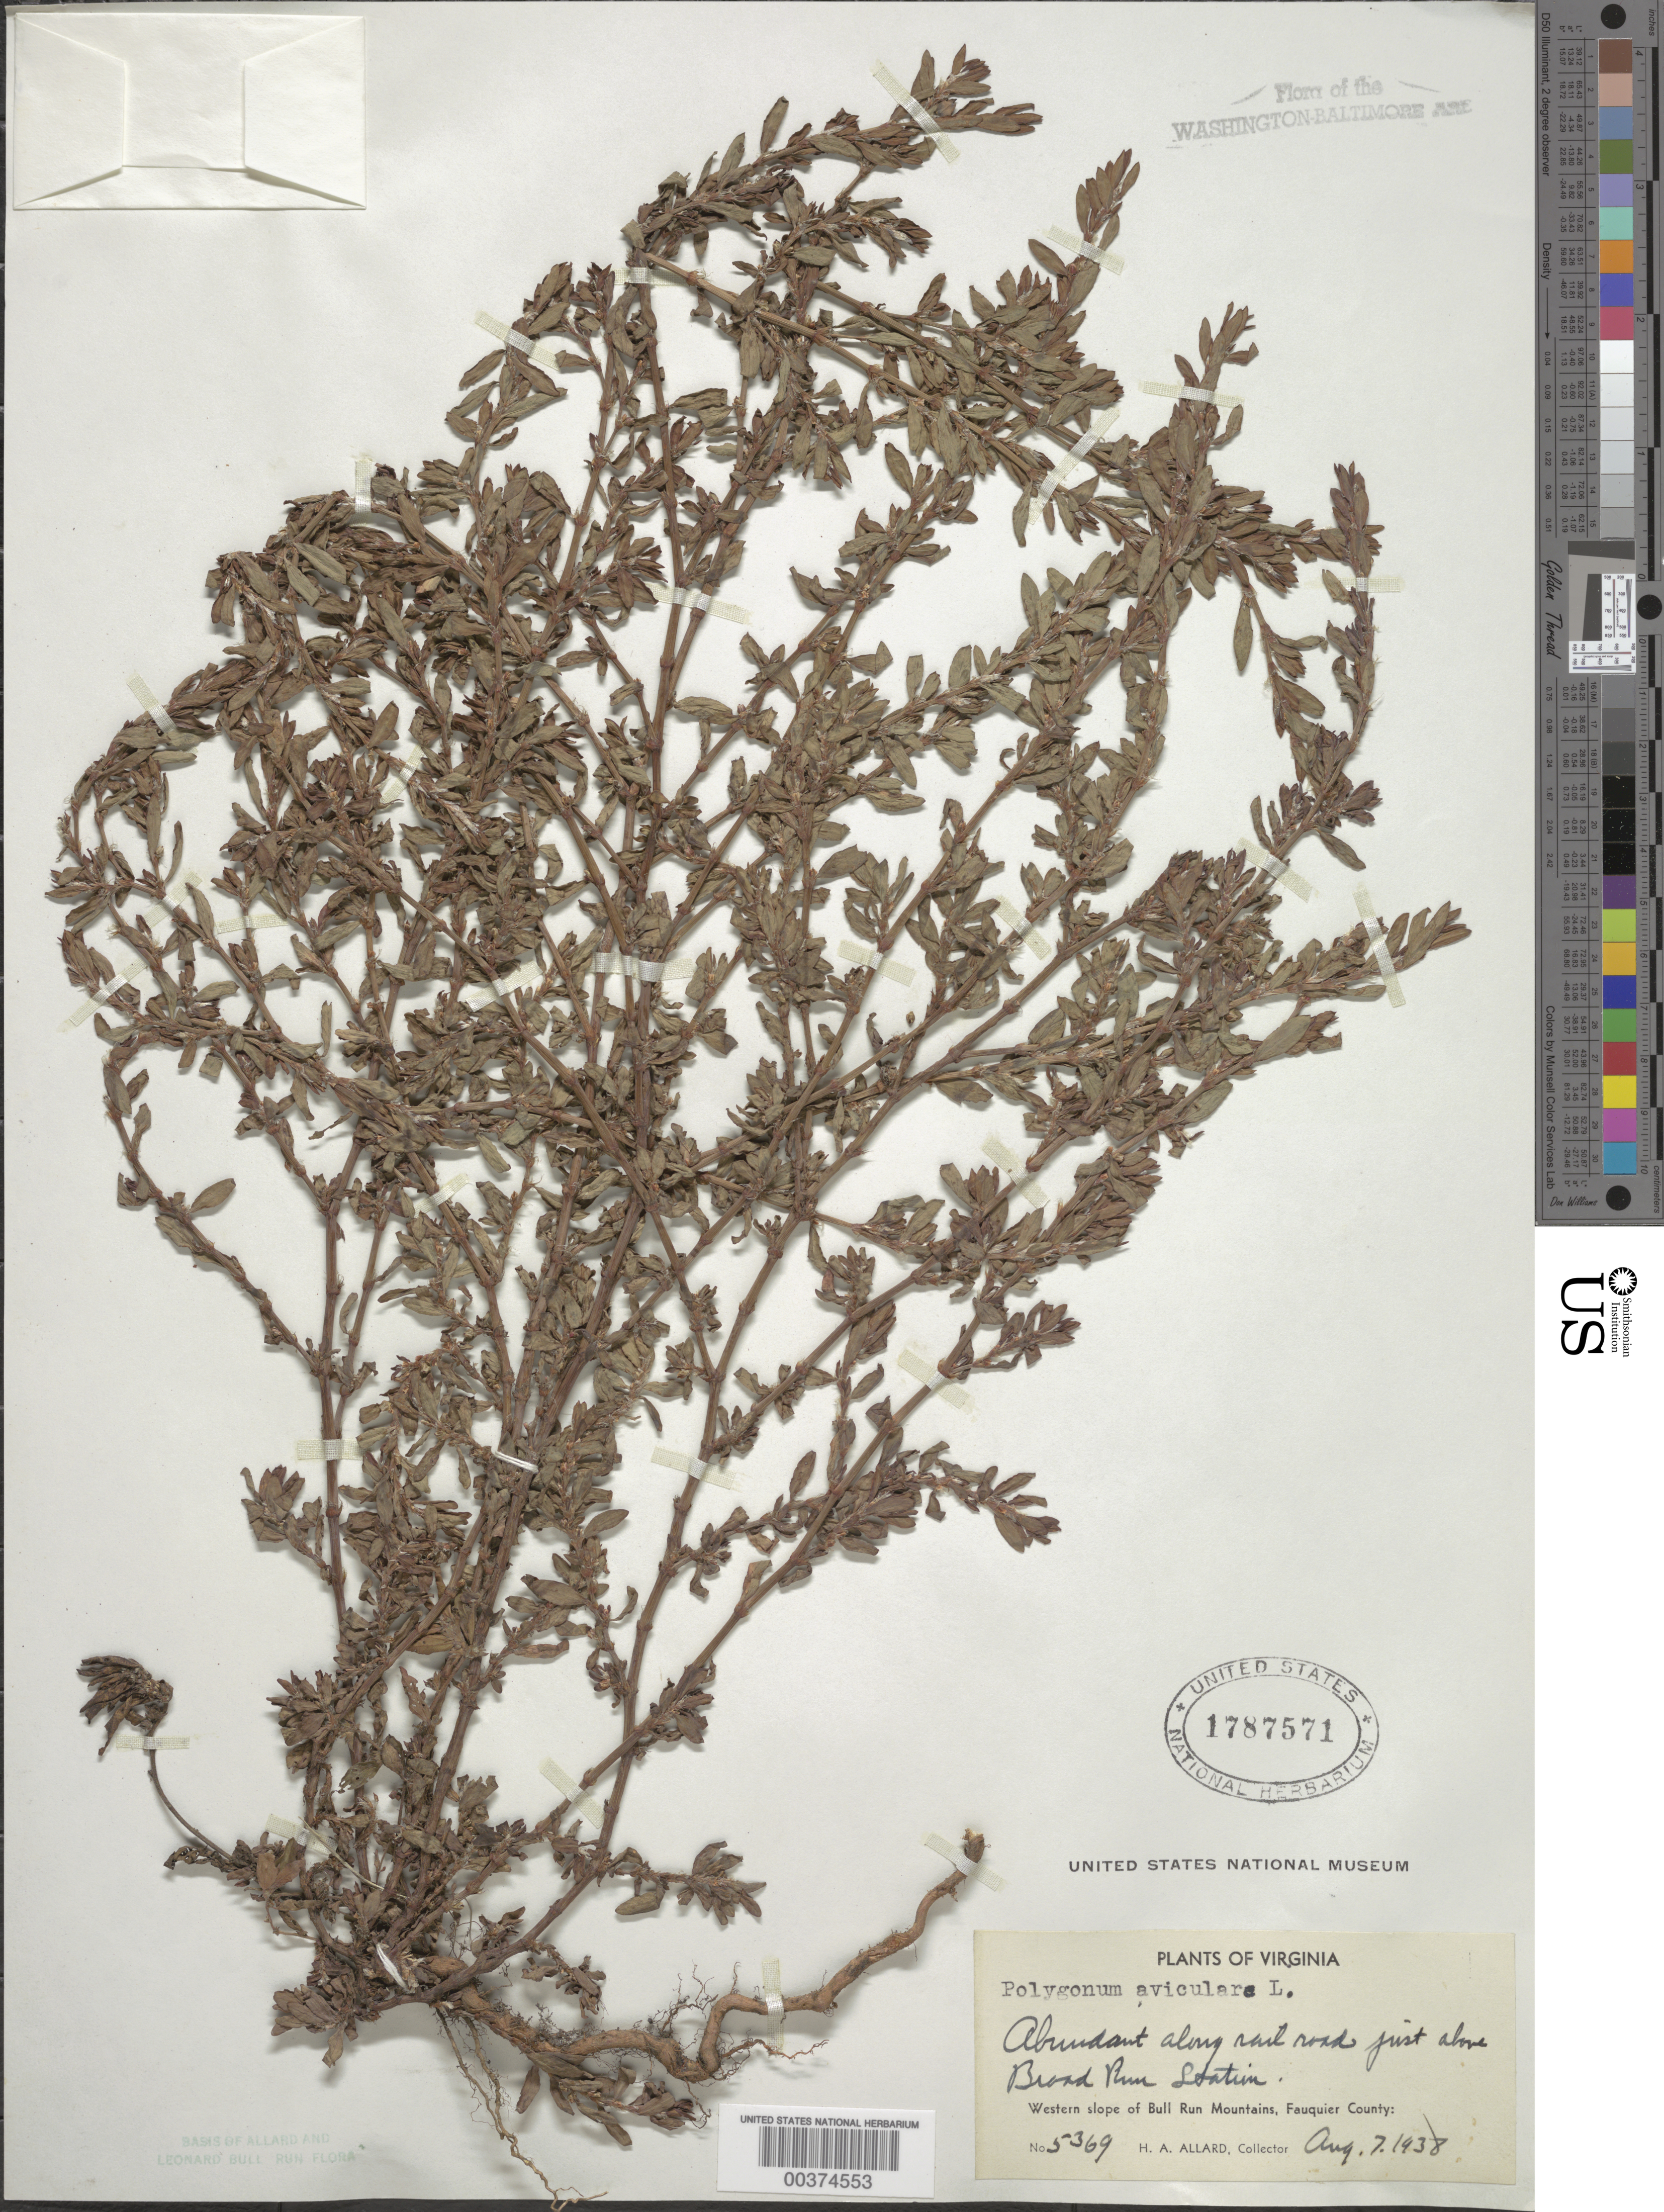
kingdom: Plantae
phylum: Tracheophyta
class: Magnoliopsida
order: Caryophyllales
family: Polygonaceae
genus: Polygonum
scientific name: Polygonum aviculare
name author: L.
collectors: H. A. Allard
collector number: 5369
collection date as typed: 07 Aug 1938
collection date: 1938-08-07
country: United States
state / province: Virginia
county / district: Fauquier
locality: Above Broad Run Station railroad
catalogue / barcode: US 1787571